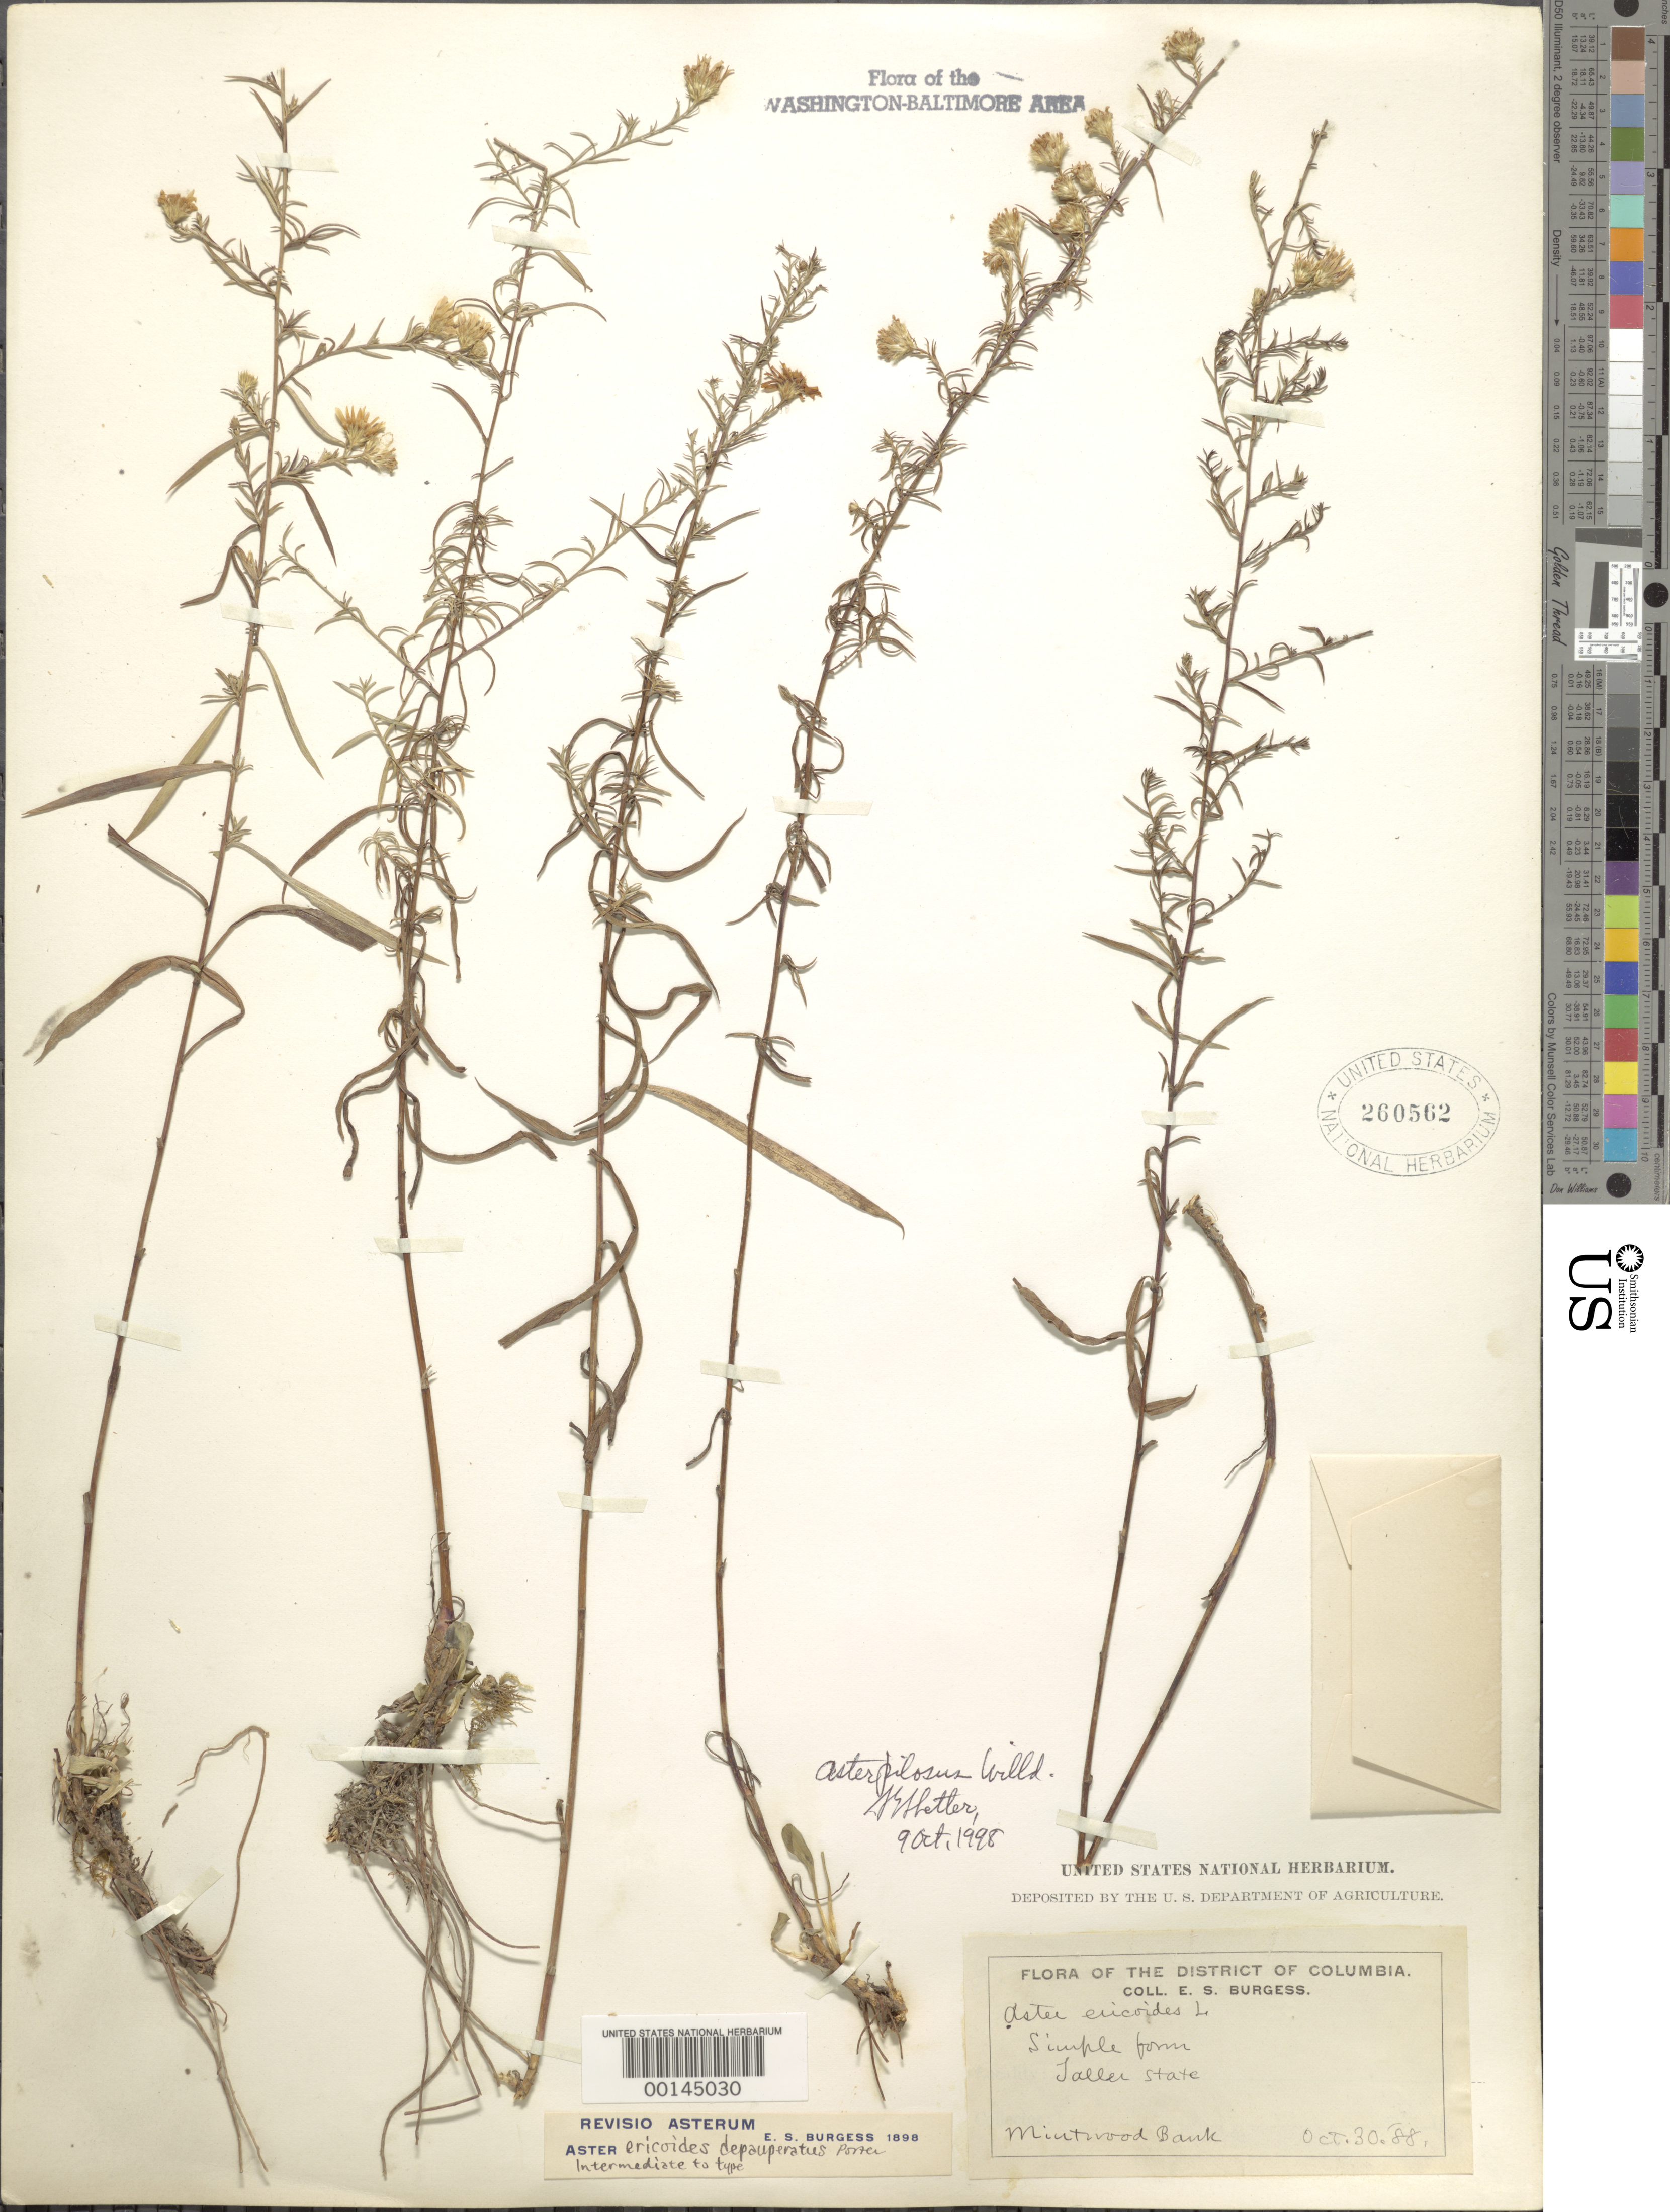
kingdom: Plantae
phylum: Tracheophyta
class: Magnoliopsida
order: Asterales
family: Asteraceae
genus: Symphyotrichum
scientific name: Symphyotrichum pilosum var. pringlei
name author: (A. Gray) G.L. Nesom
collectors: E. Burgess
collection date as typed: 30 Oct 1888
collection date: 1888-10-30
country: United States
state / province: District of Columbia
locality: Mintwood Bank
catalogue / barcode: US 260562